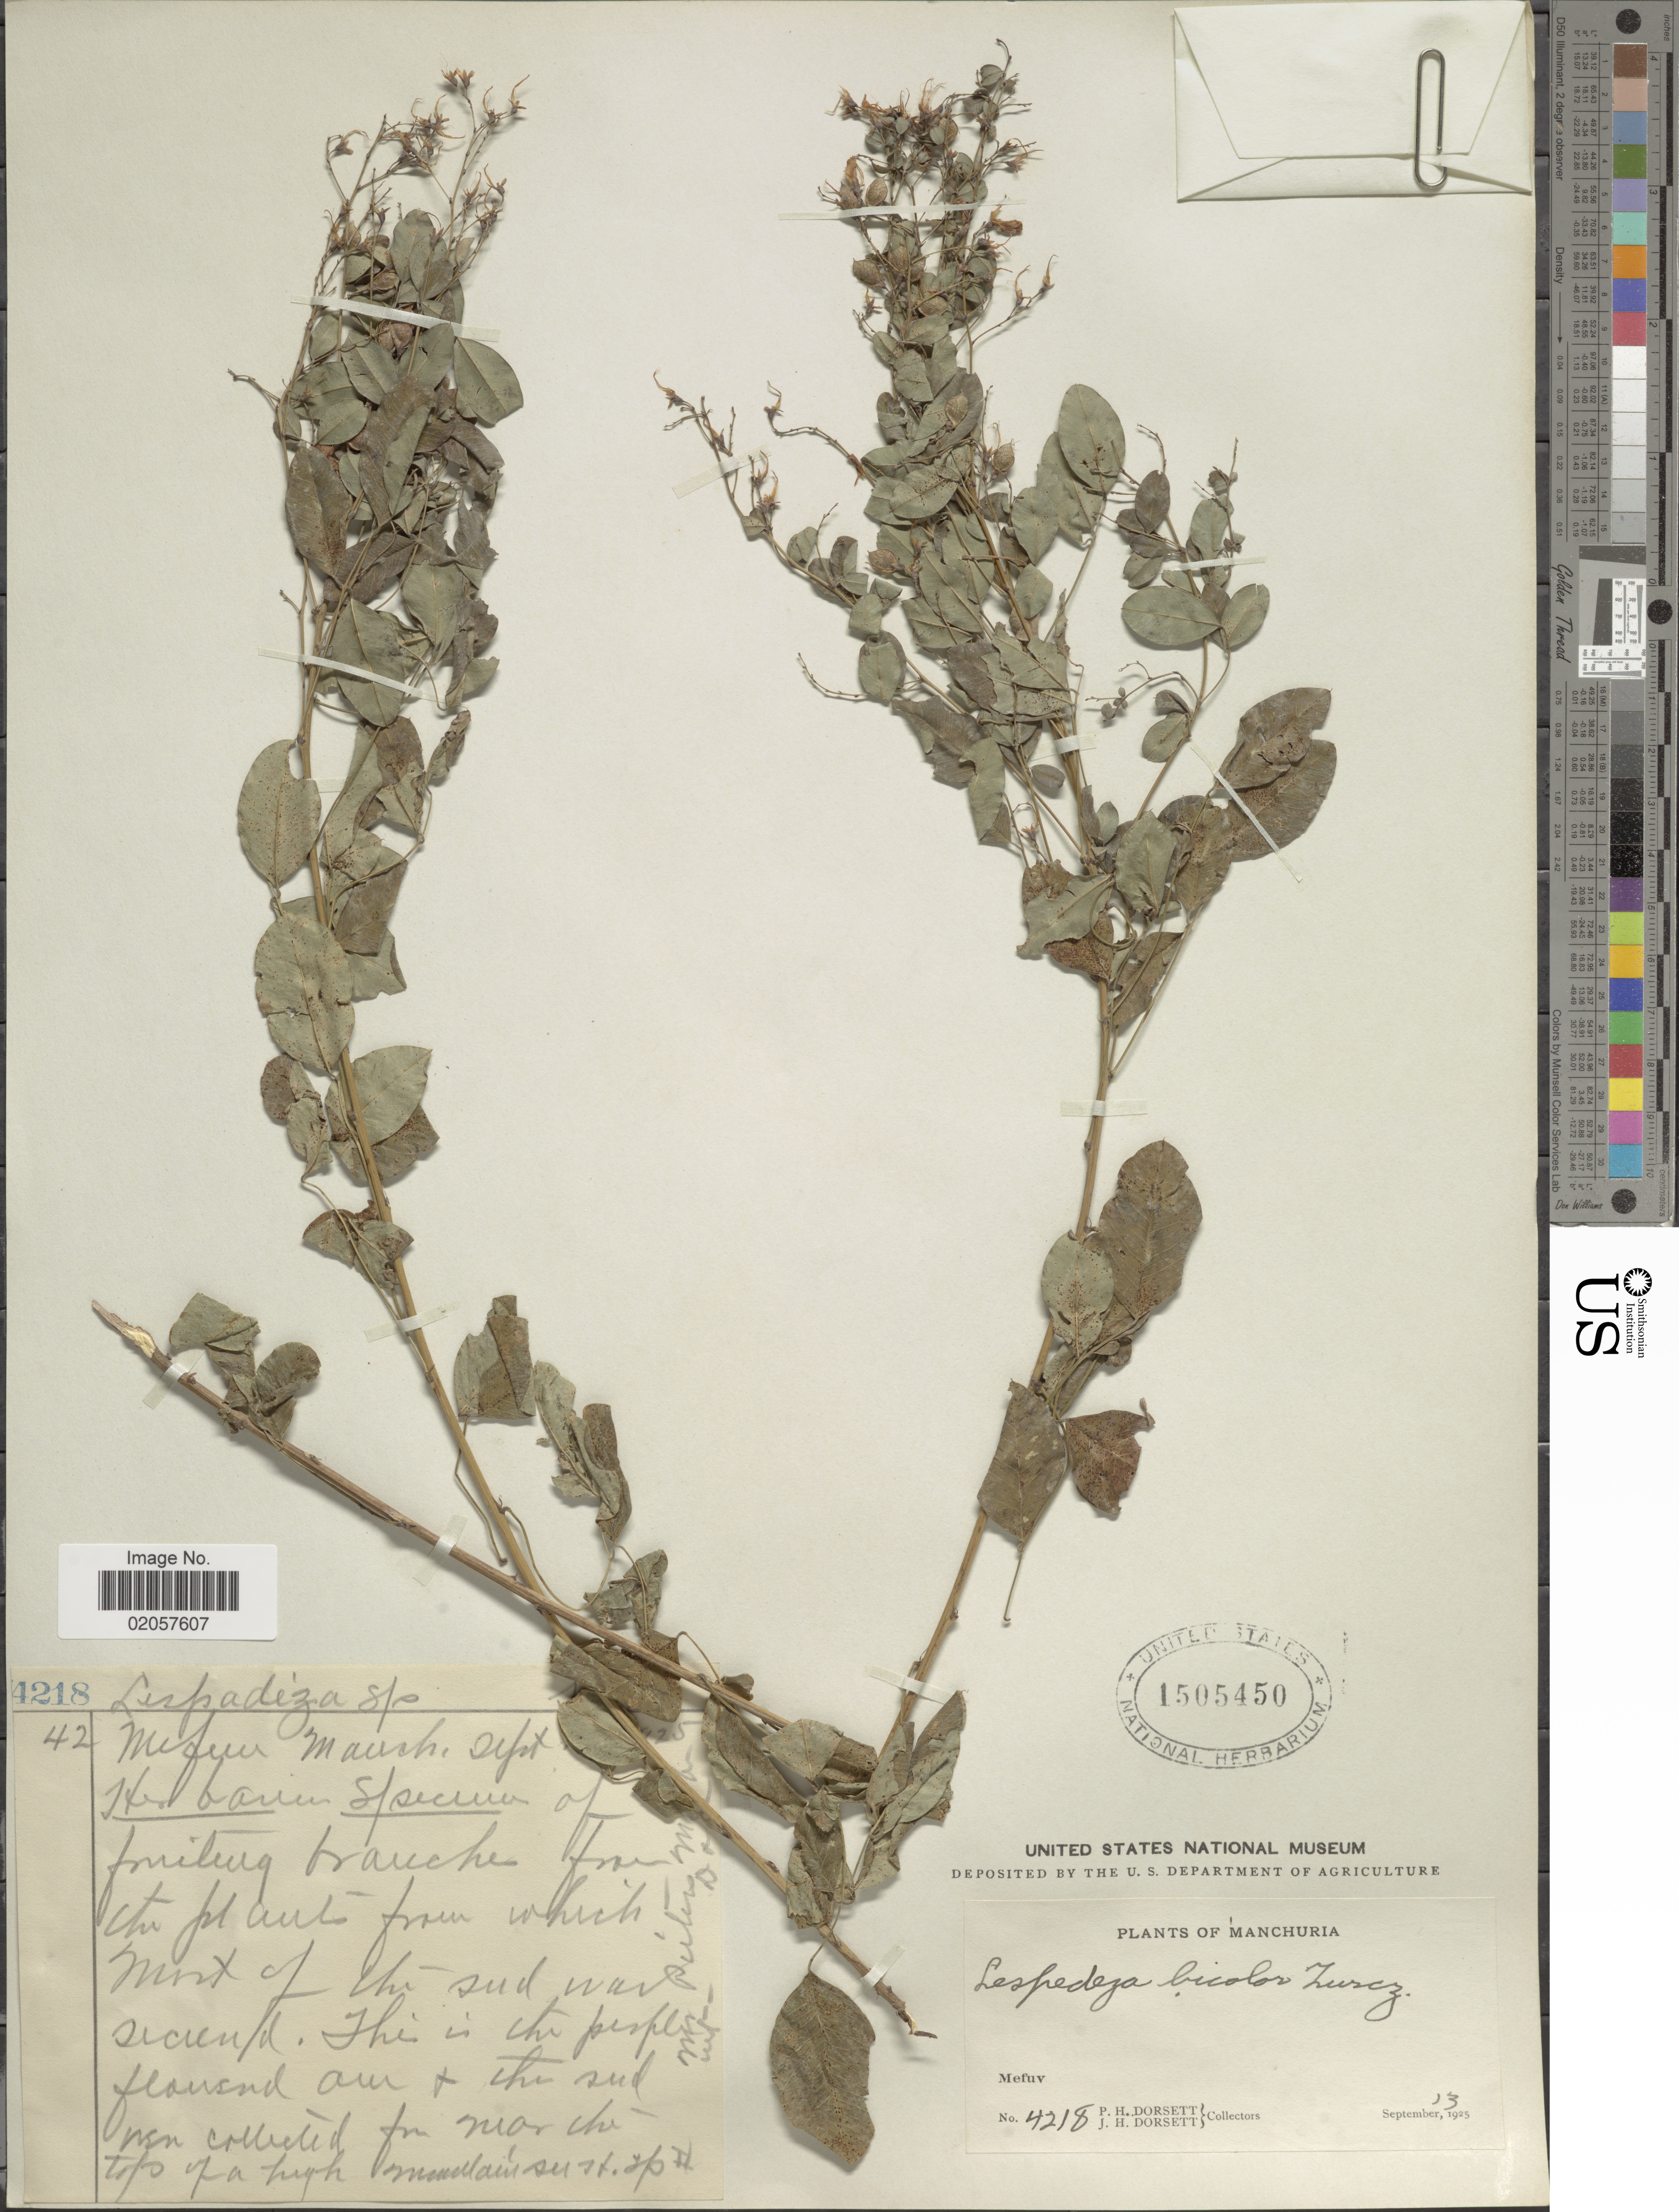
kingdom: Plantae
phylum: Tracheophyta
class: Magnoliopsida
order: Fabales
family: Fabaceae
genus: Lespedeza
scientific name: Lespedeza bicolor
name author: Turcz.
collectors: P. H. Dorsett & J. Dorsett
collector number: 4218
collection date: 1925-09-13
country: China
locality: Manchuria, Mefuv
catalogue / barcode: US 1505450